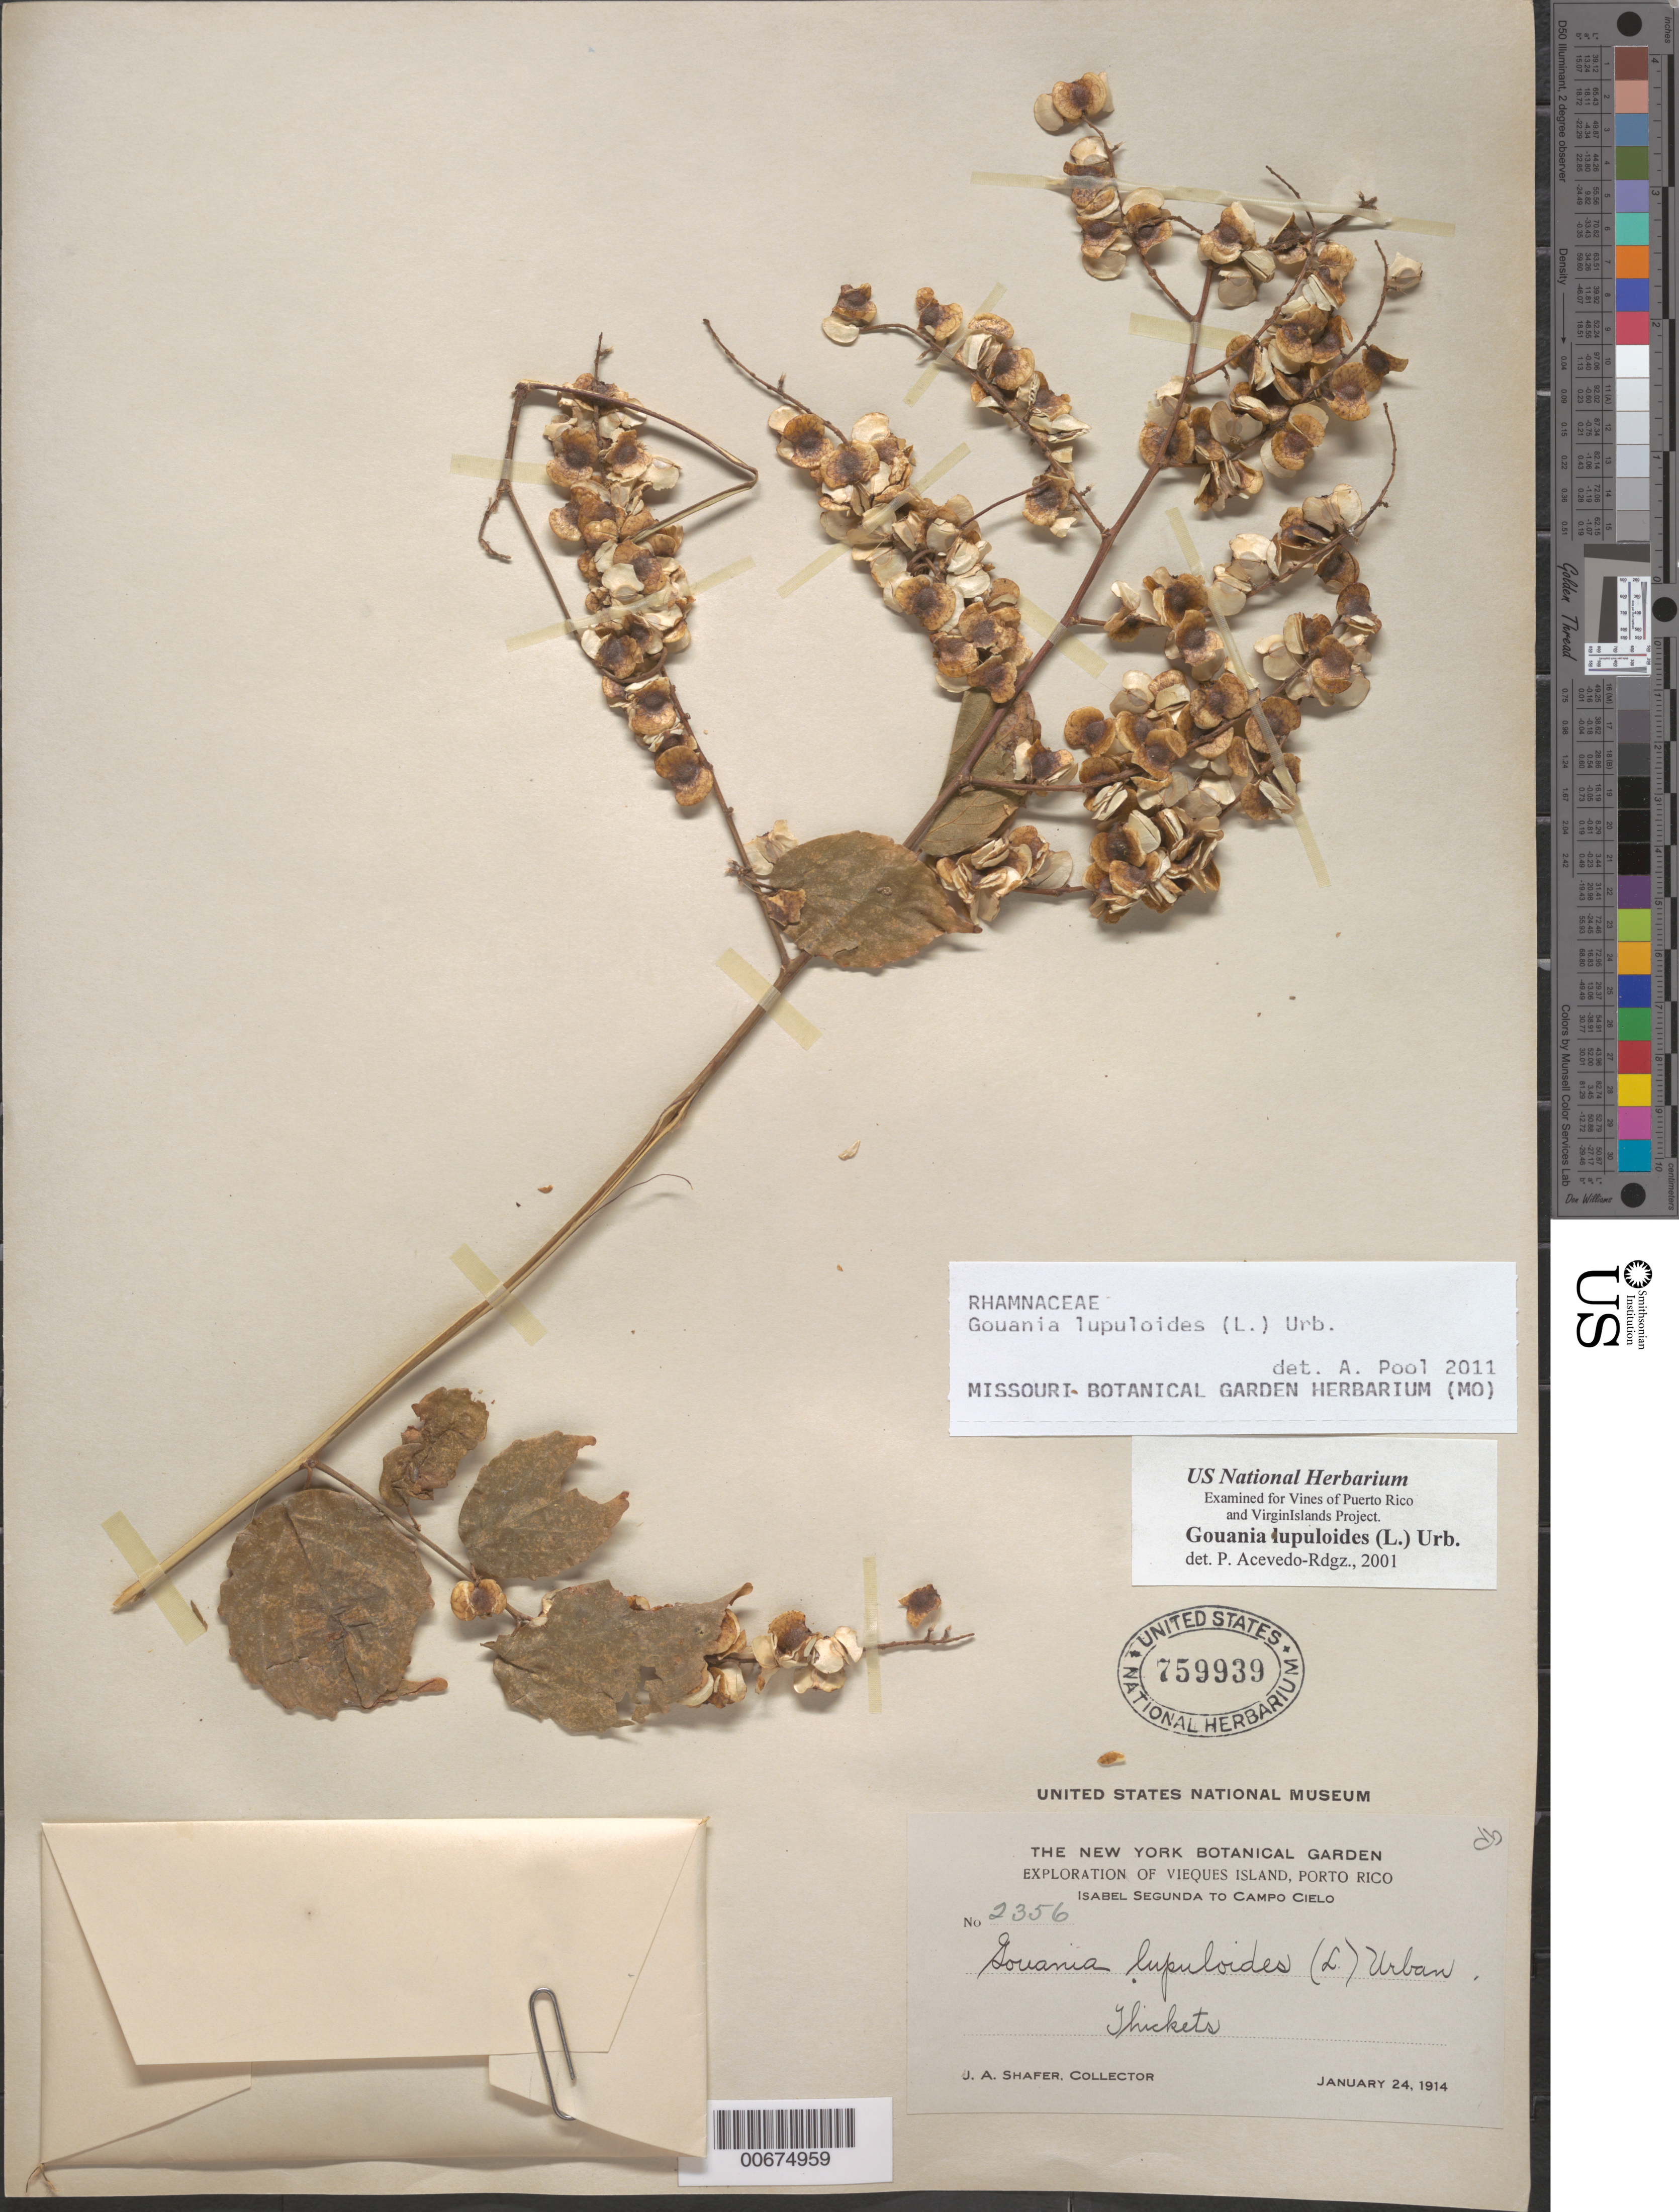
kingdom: Plantae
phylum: Tracheophyta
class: Magnoliopsida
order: Rosales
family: Rhamnaceae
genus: Gouania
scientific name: Gouania lupuloides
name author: (L.) Urb.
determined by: Pool, A., (MO), Missouri Botanical Garden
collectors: J. A. Shafer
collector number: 2356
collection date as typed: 24 Jan 1914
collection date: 1914-01-24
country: Puerto Rico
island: Vieques I.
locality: Vieques Island: Isabel Segunda to Campo Cielo. Thickets.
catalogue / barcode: US 759939